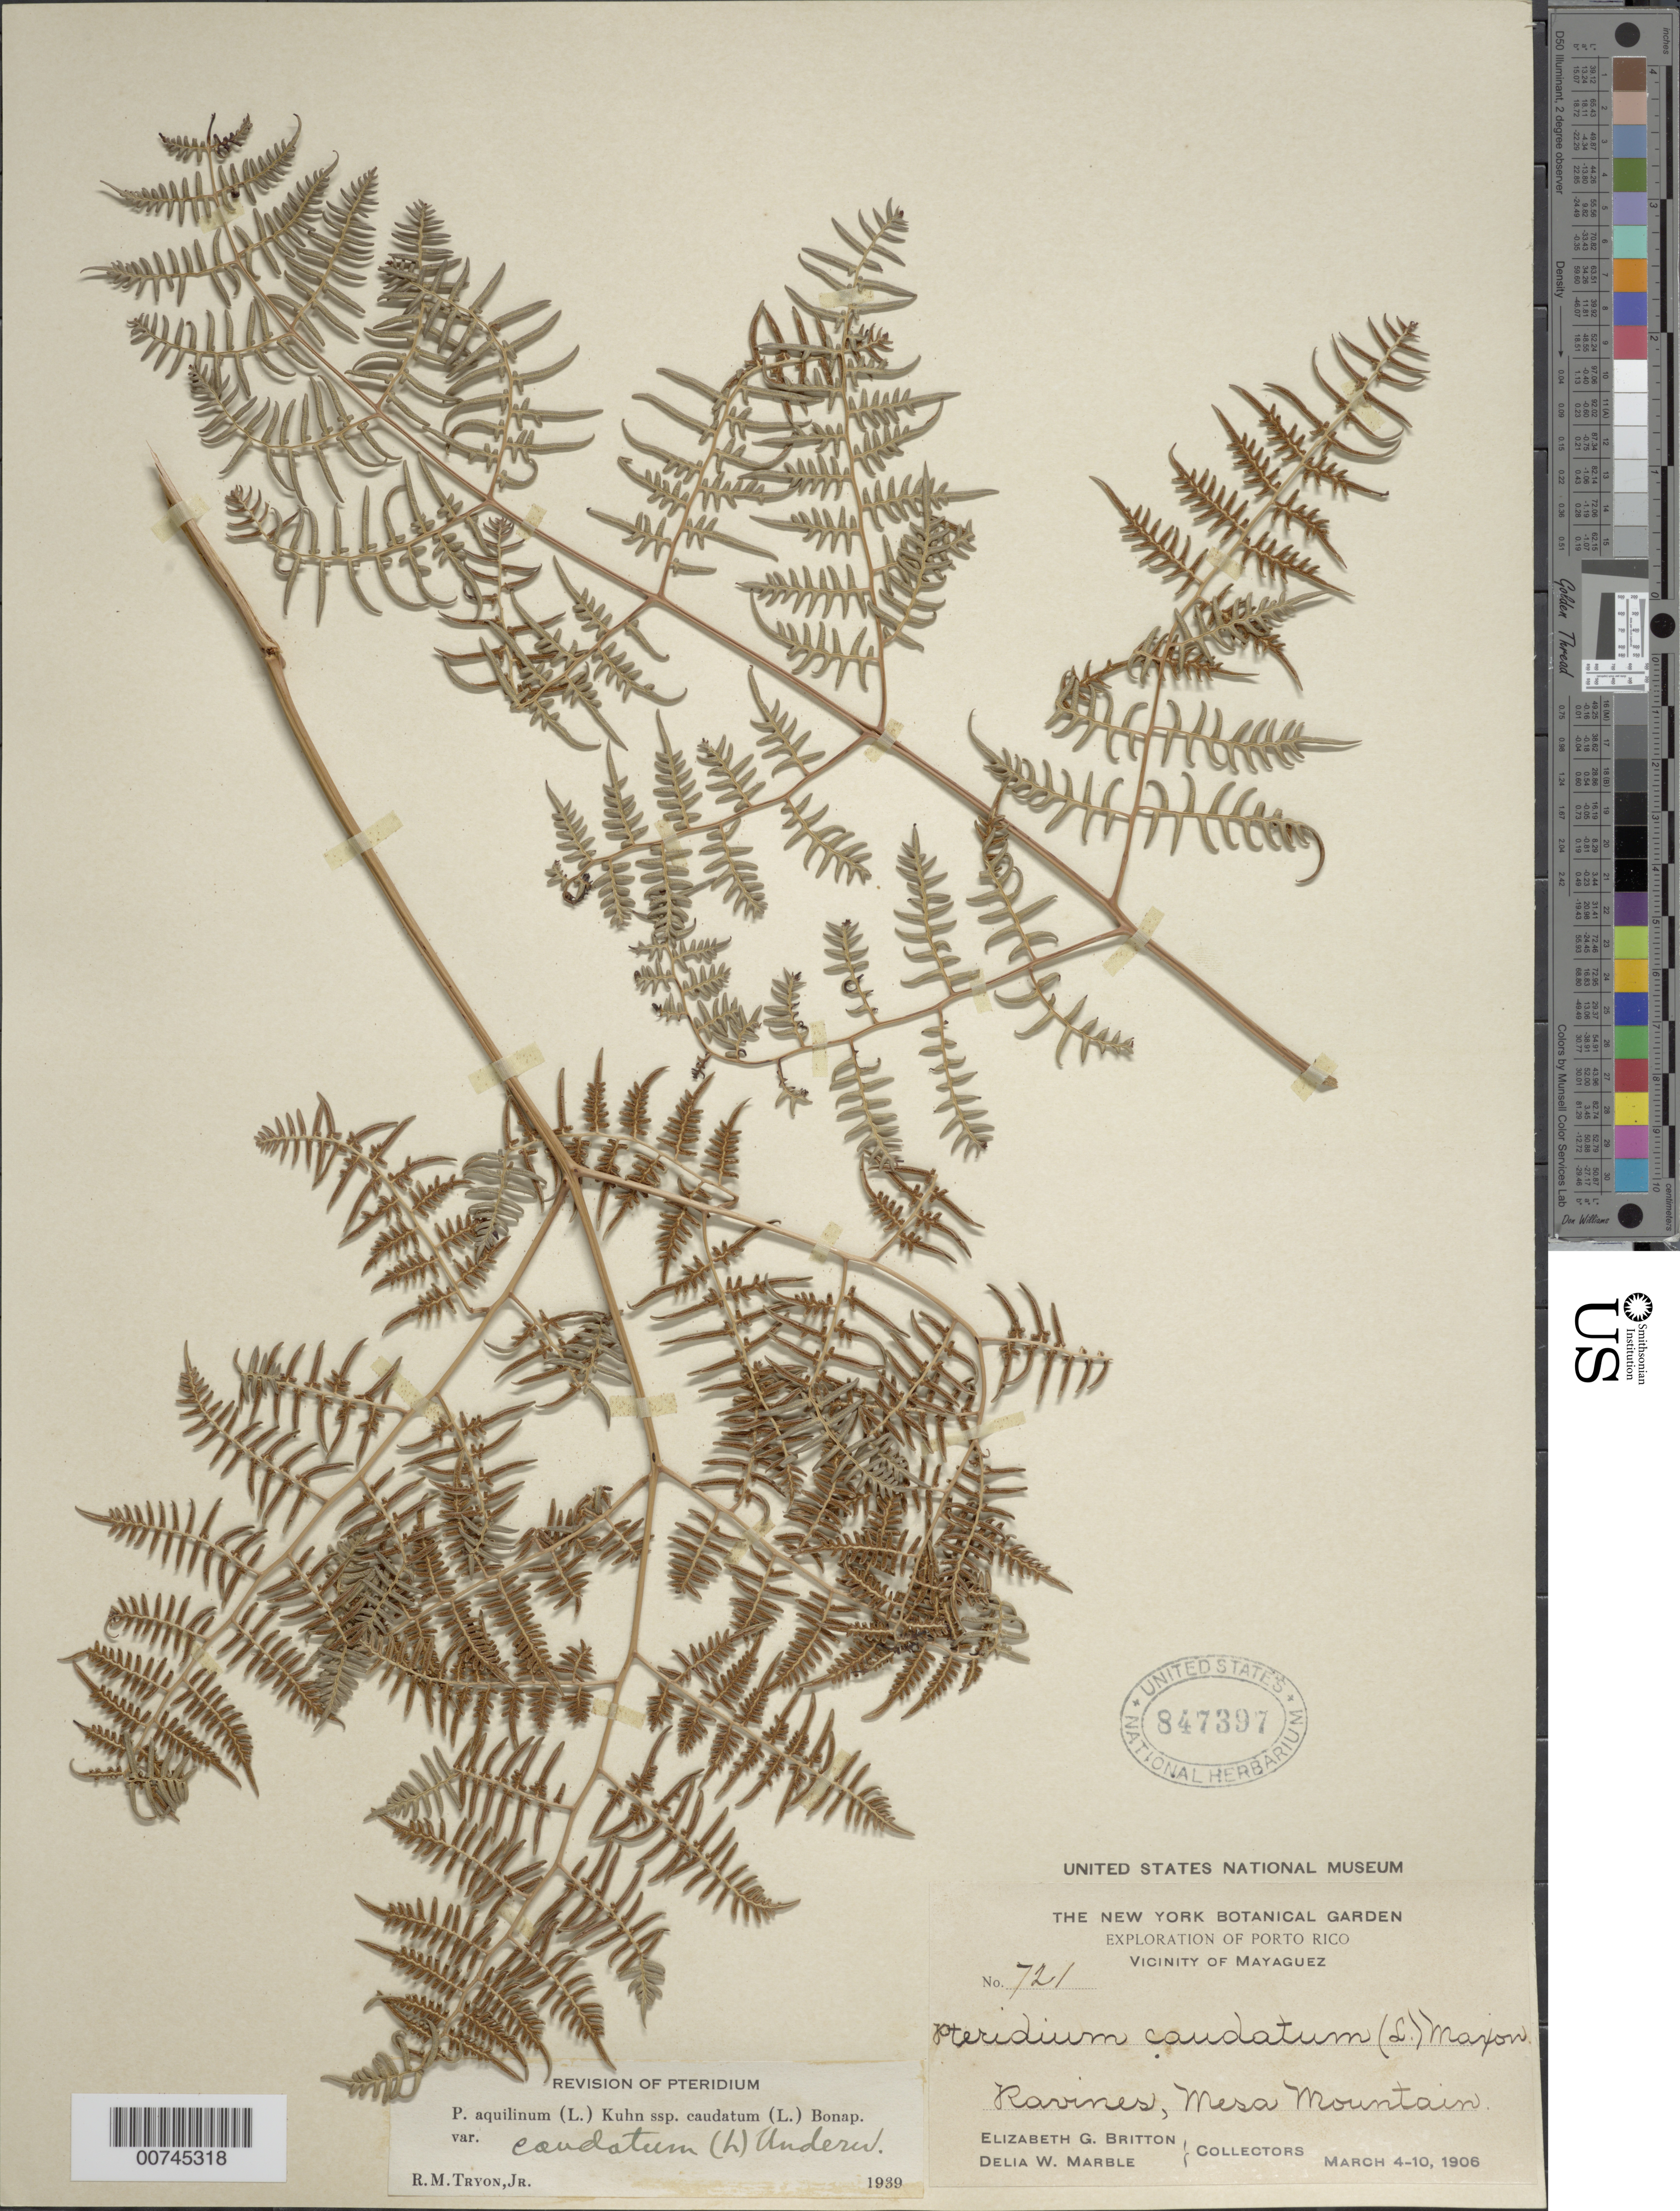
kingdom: Plantae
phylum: Tracheophyta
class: Polypodiopsida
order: Polypodiales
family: Dennstaedtiaceae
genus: Pteridium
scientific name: Pteridium caudatum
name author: (L.) Maxon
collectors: E. G. Britton & D. W. Marble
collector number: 721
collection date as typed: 04 Mar 1906 to 10 Mar 1906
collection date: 1906-03-04/1906-03-10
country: Puerto Rico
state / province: Mayagüez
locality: vicinity of Mayaguez, Mesa Mountain.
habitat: Ravines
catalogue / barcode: US 847397